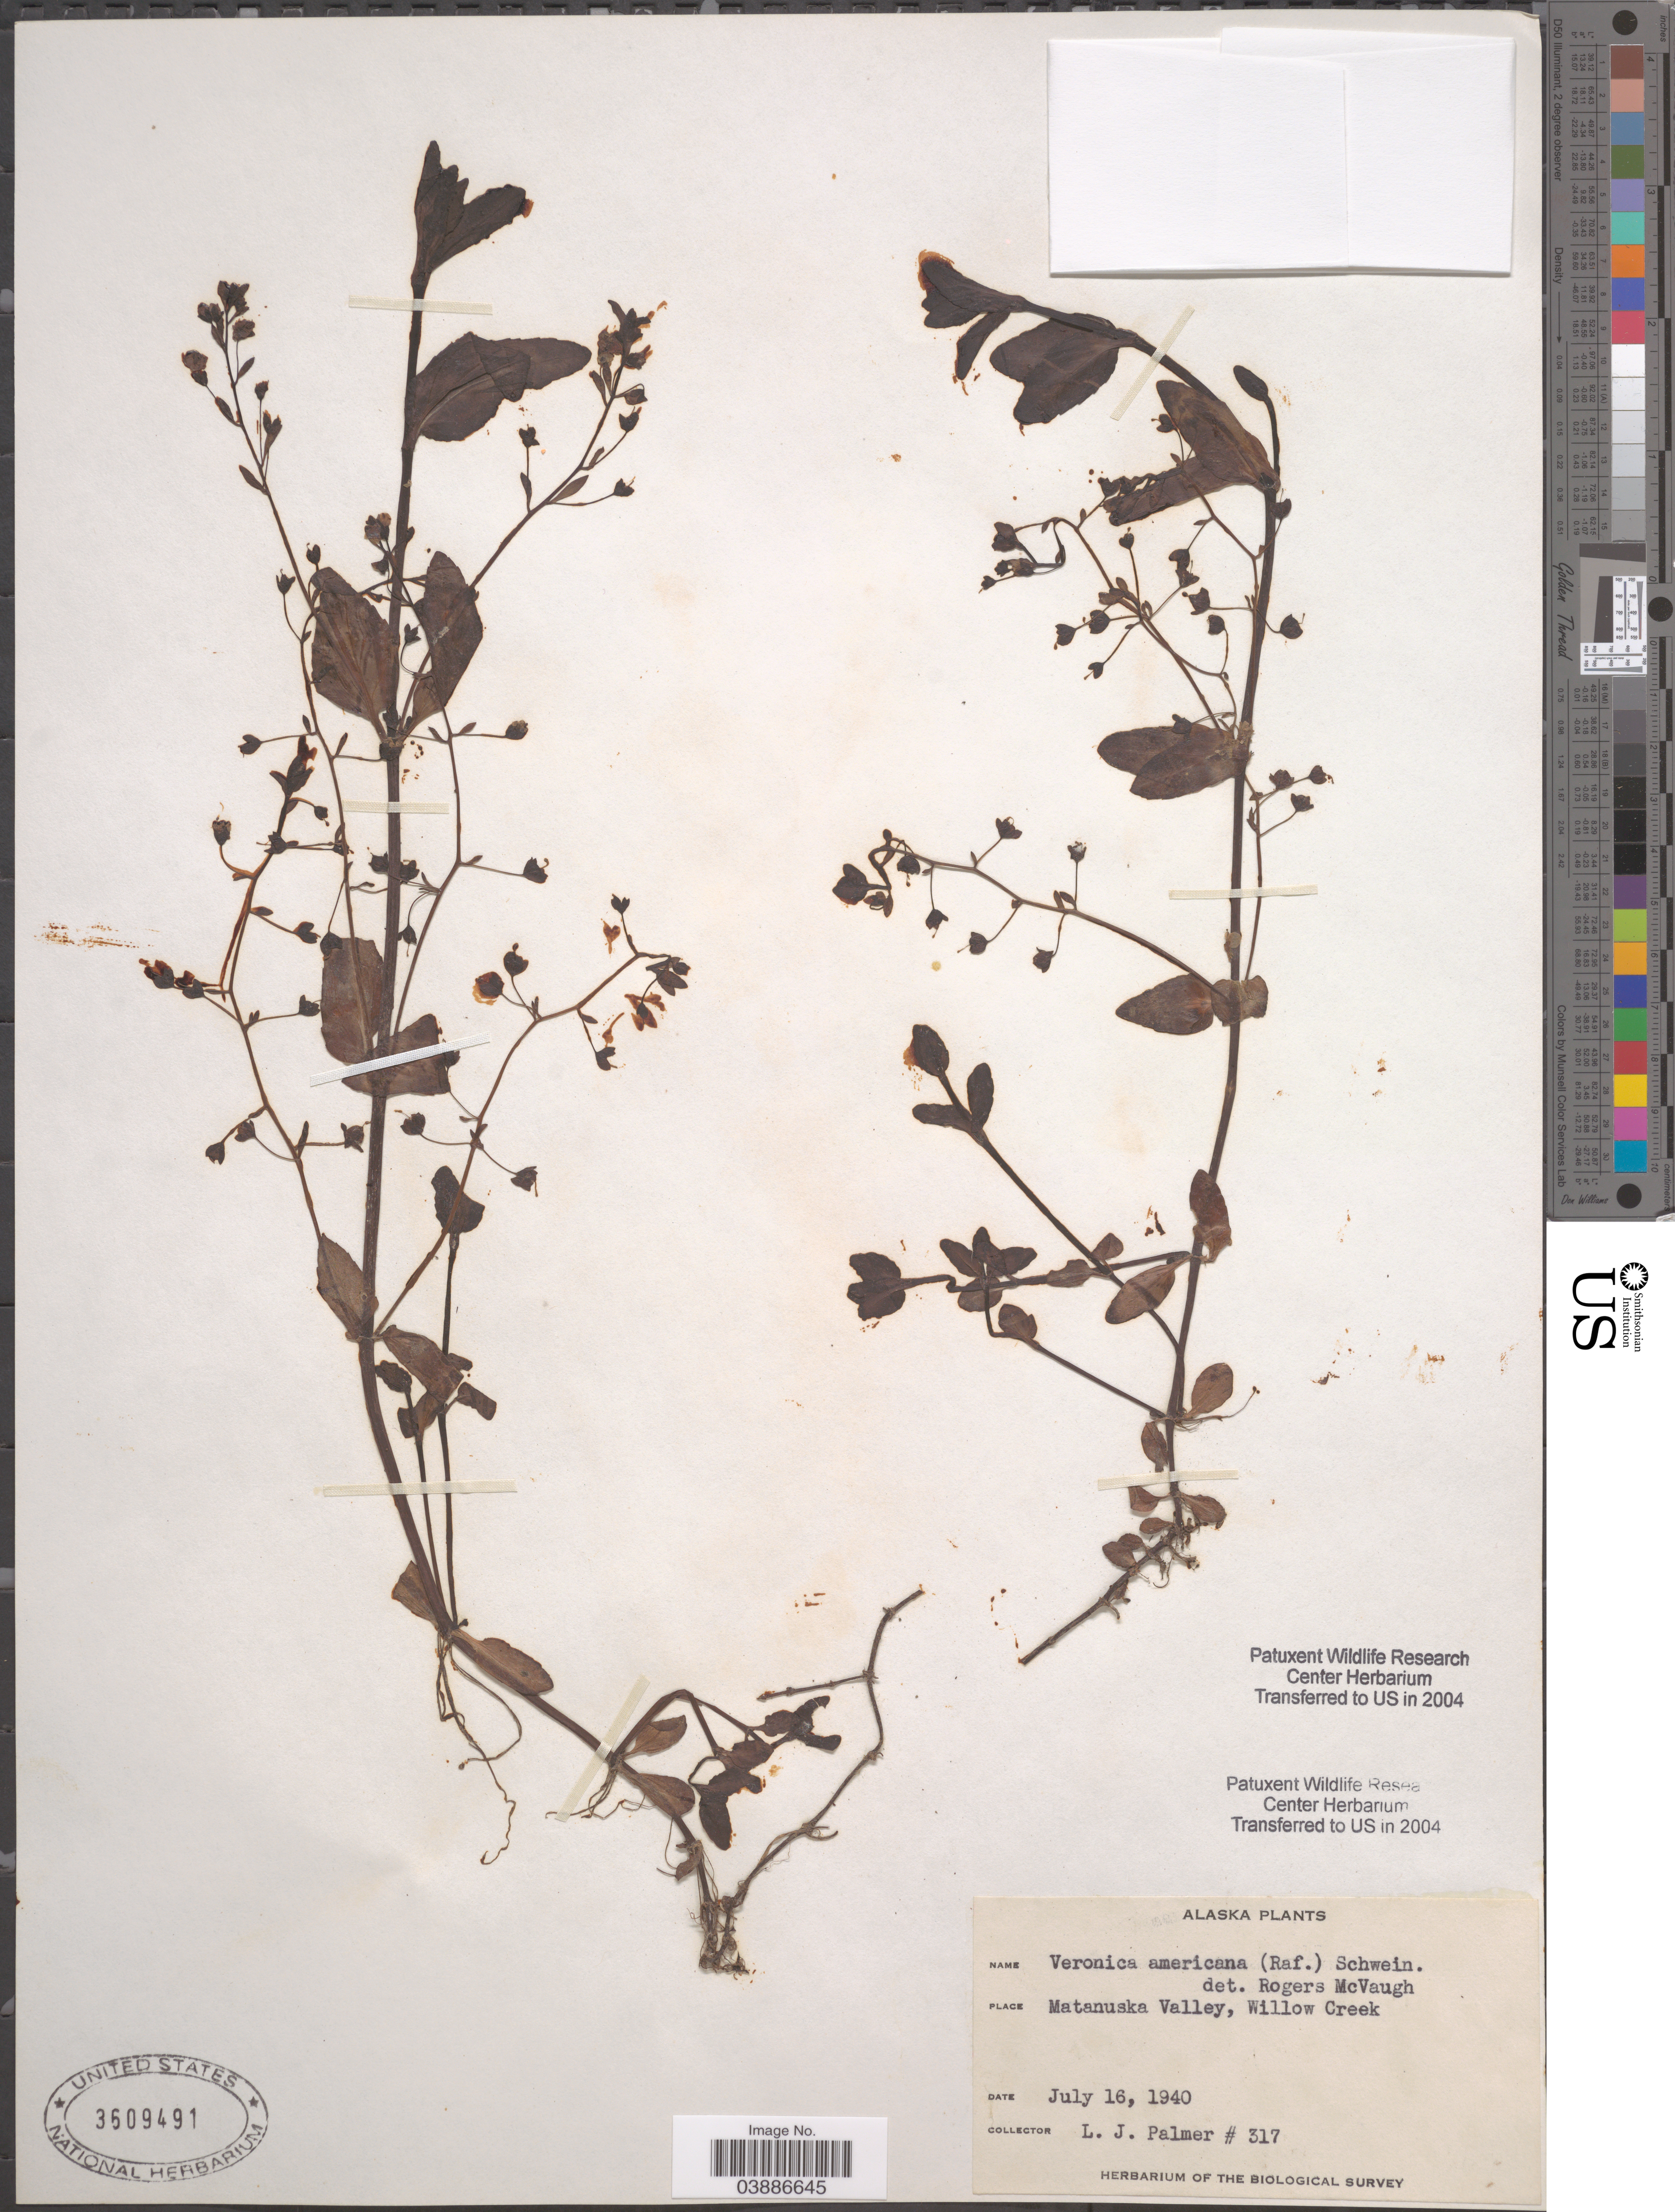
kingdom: Plantae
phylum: Tracheophyta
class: Magnoliopsida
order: Lamiales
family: Plantaginaceae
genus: Veronica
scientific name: Veronica americana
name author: Schwein. ex Benth.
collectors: L. J. Palmer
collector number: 317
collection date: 1940-07-16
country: United States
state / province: Alaska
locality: Matanuska Valley, Willow Creek.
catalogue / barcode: US 3609491